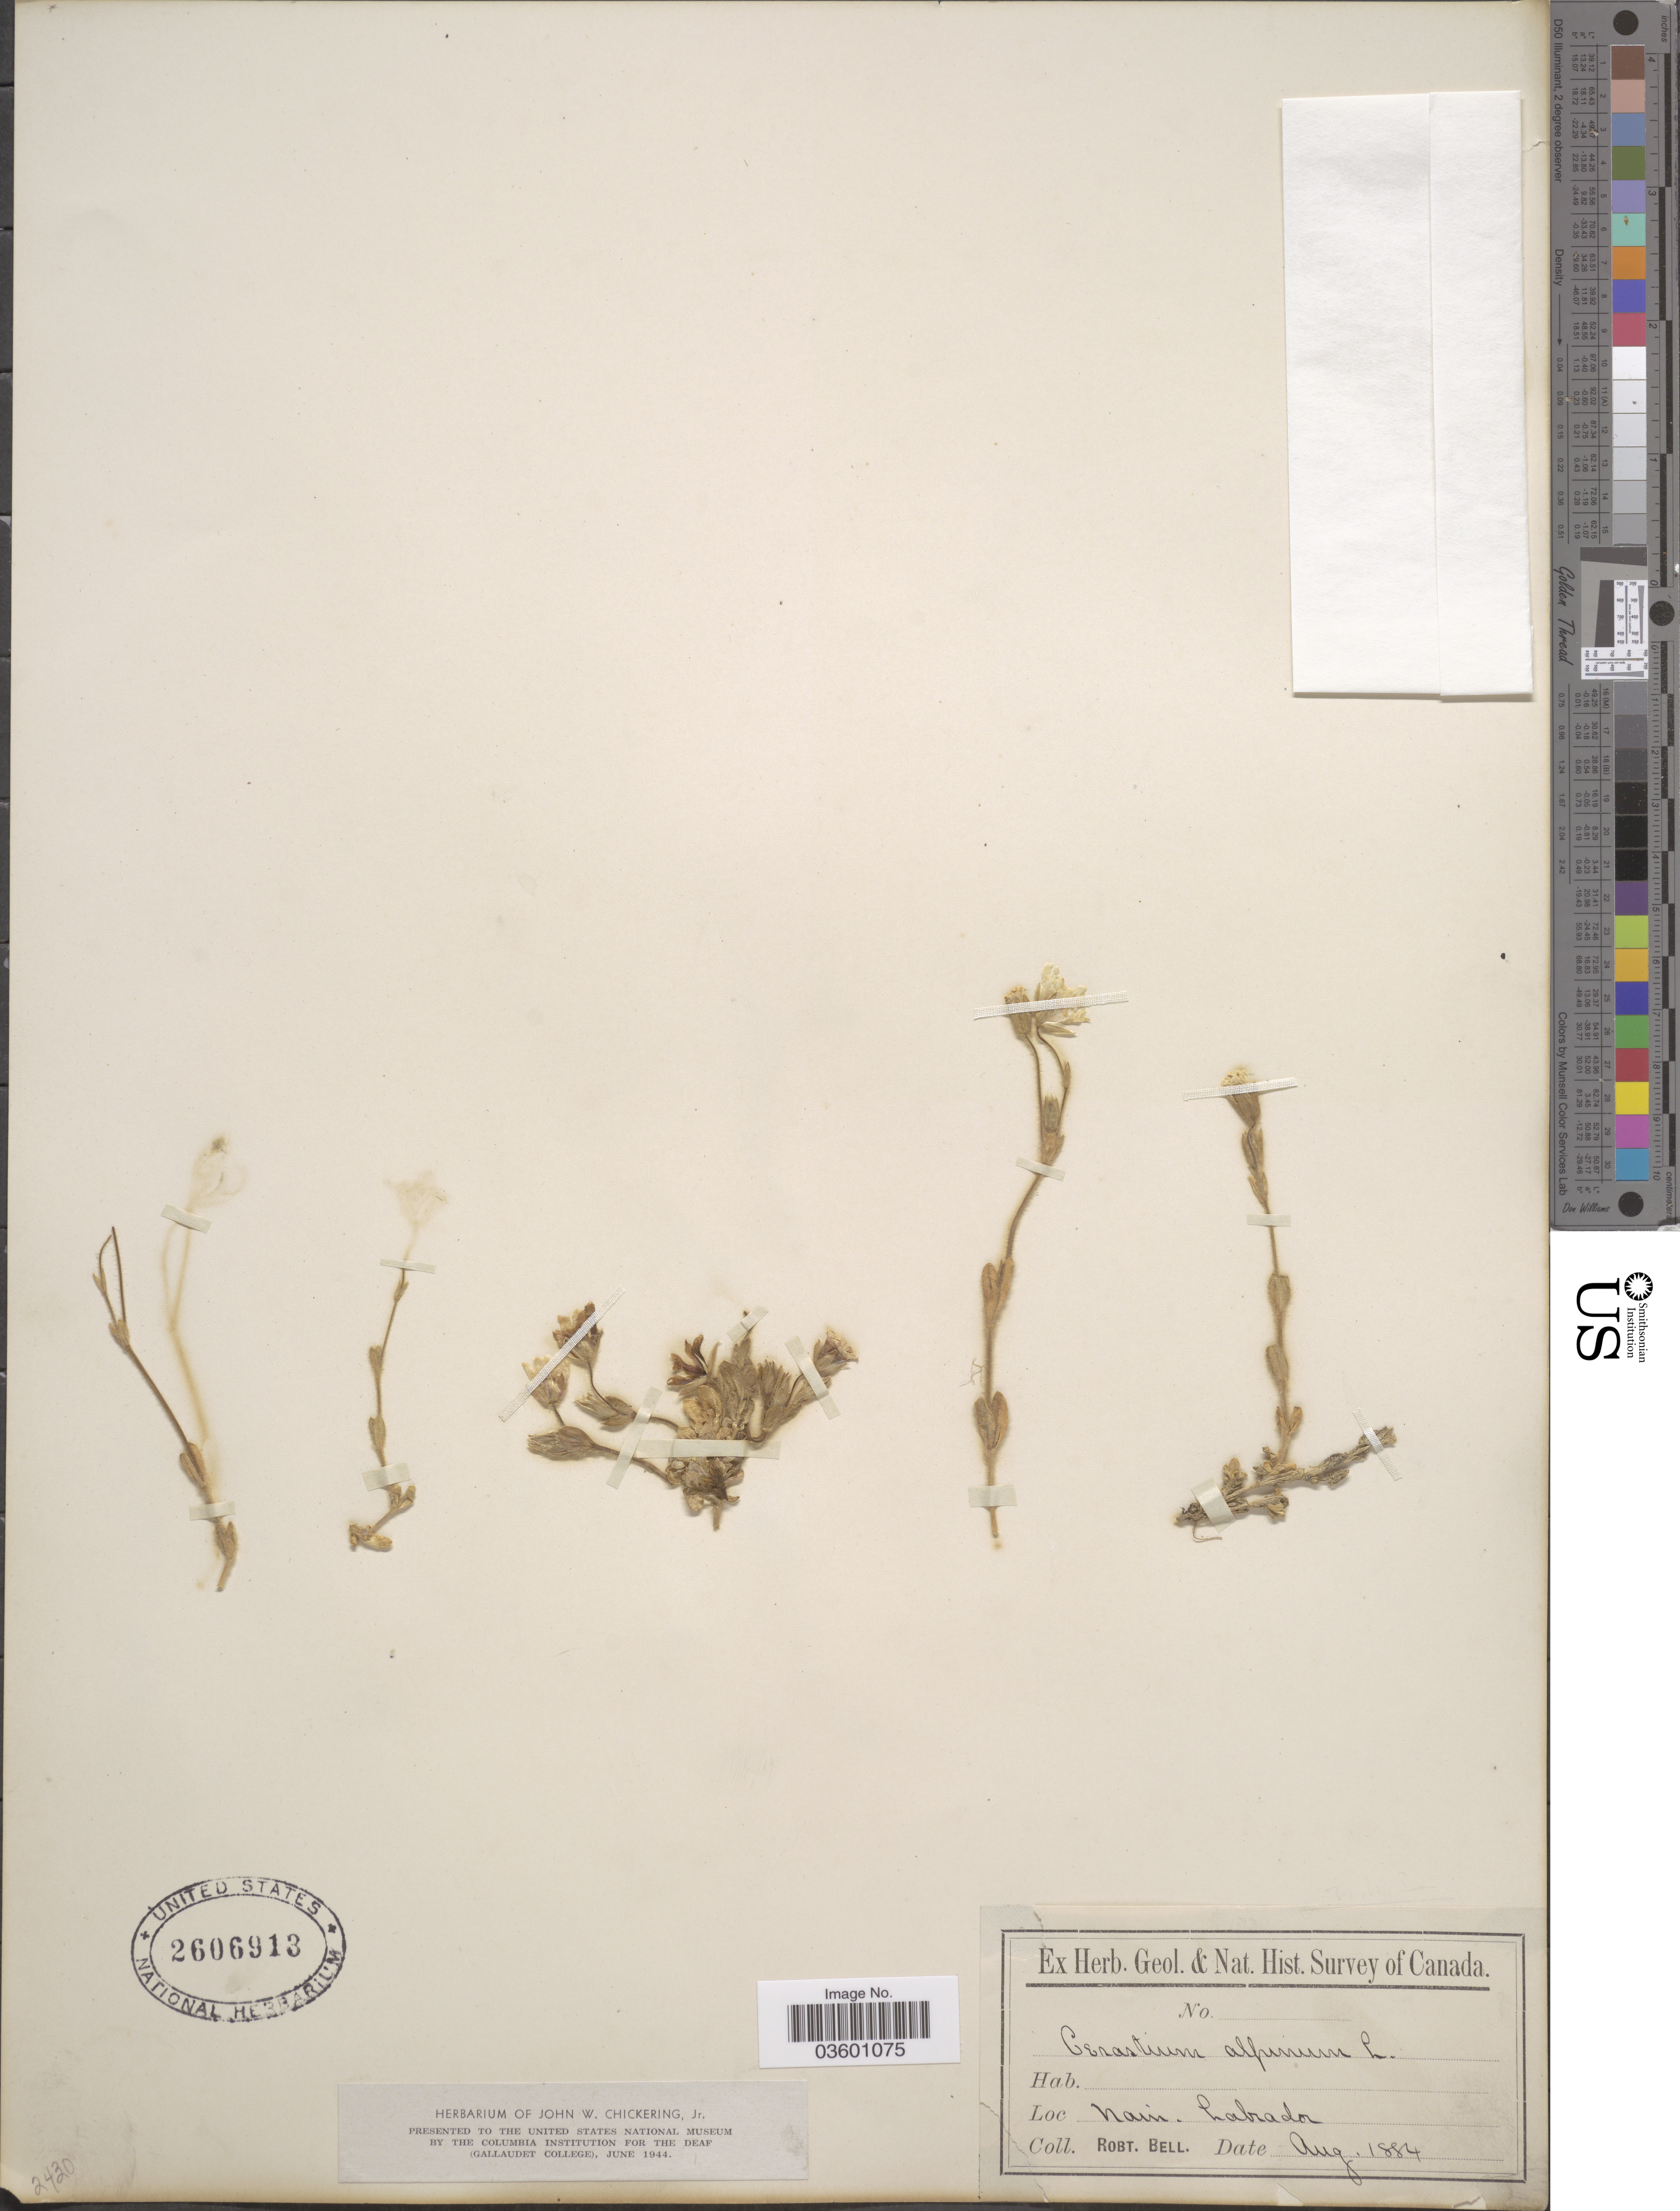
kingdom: Plantae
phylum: Tracheophyta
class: Magnoliopsida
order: Caryophyllales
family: Caryophyllaceae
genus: Cerastium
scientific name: Cerastium alpinum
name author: L.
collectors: R. Bell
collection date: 1884-08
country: Canada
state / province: Newfoundland and Labrador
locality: Nain. Labrador.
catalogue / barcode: US 2606913